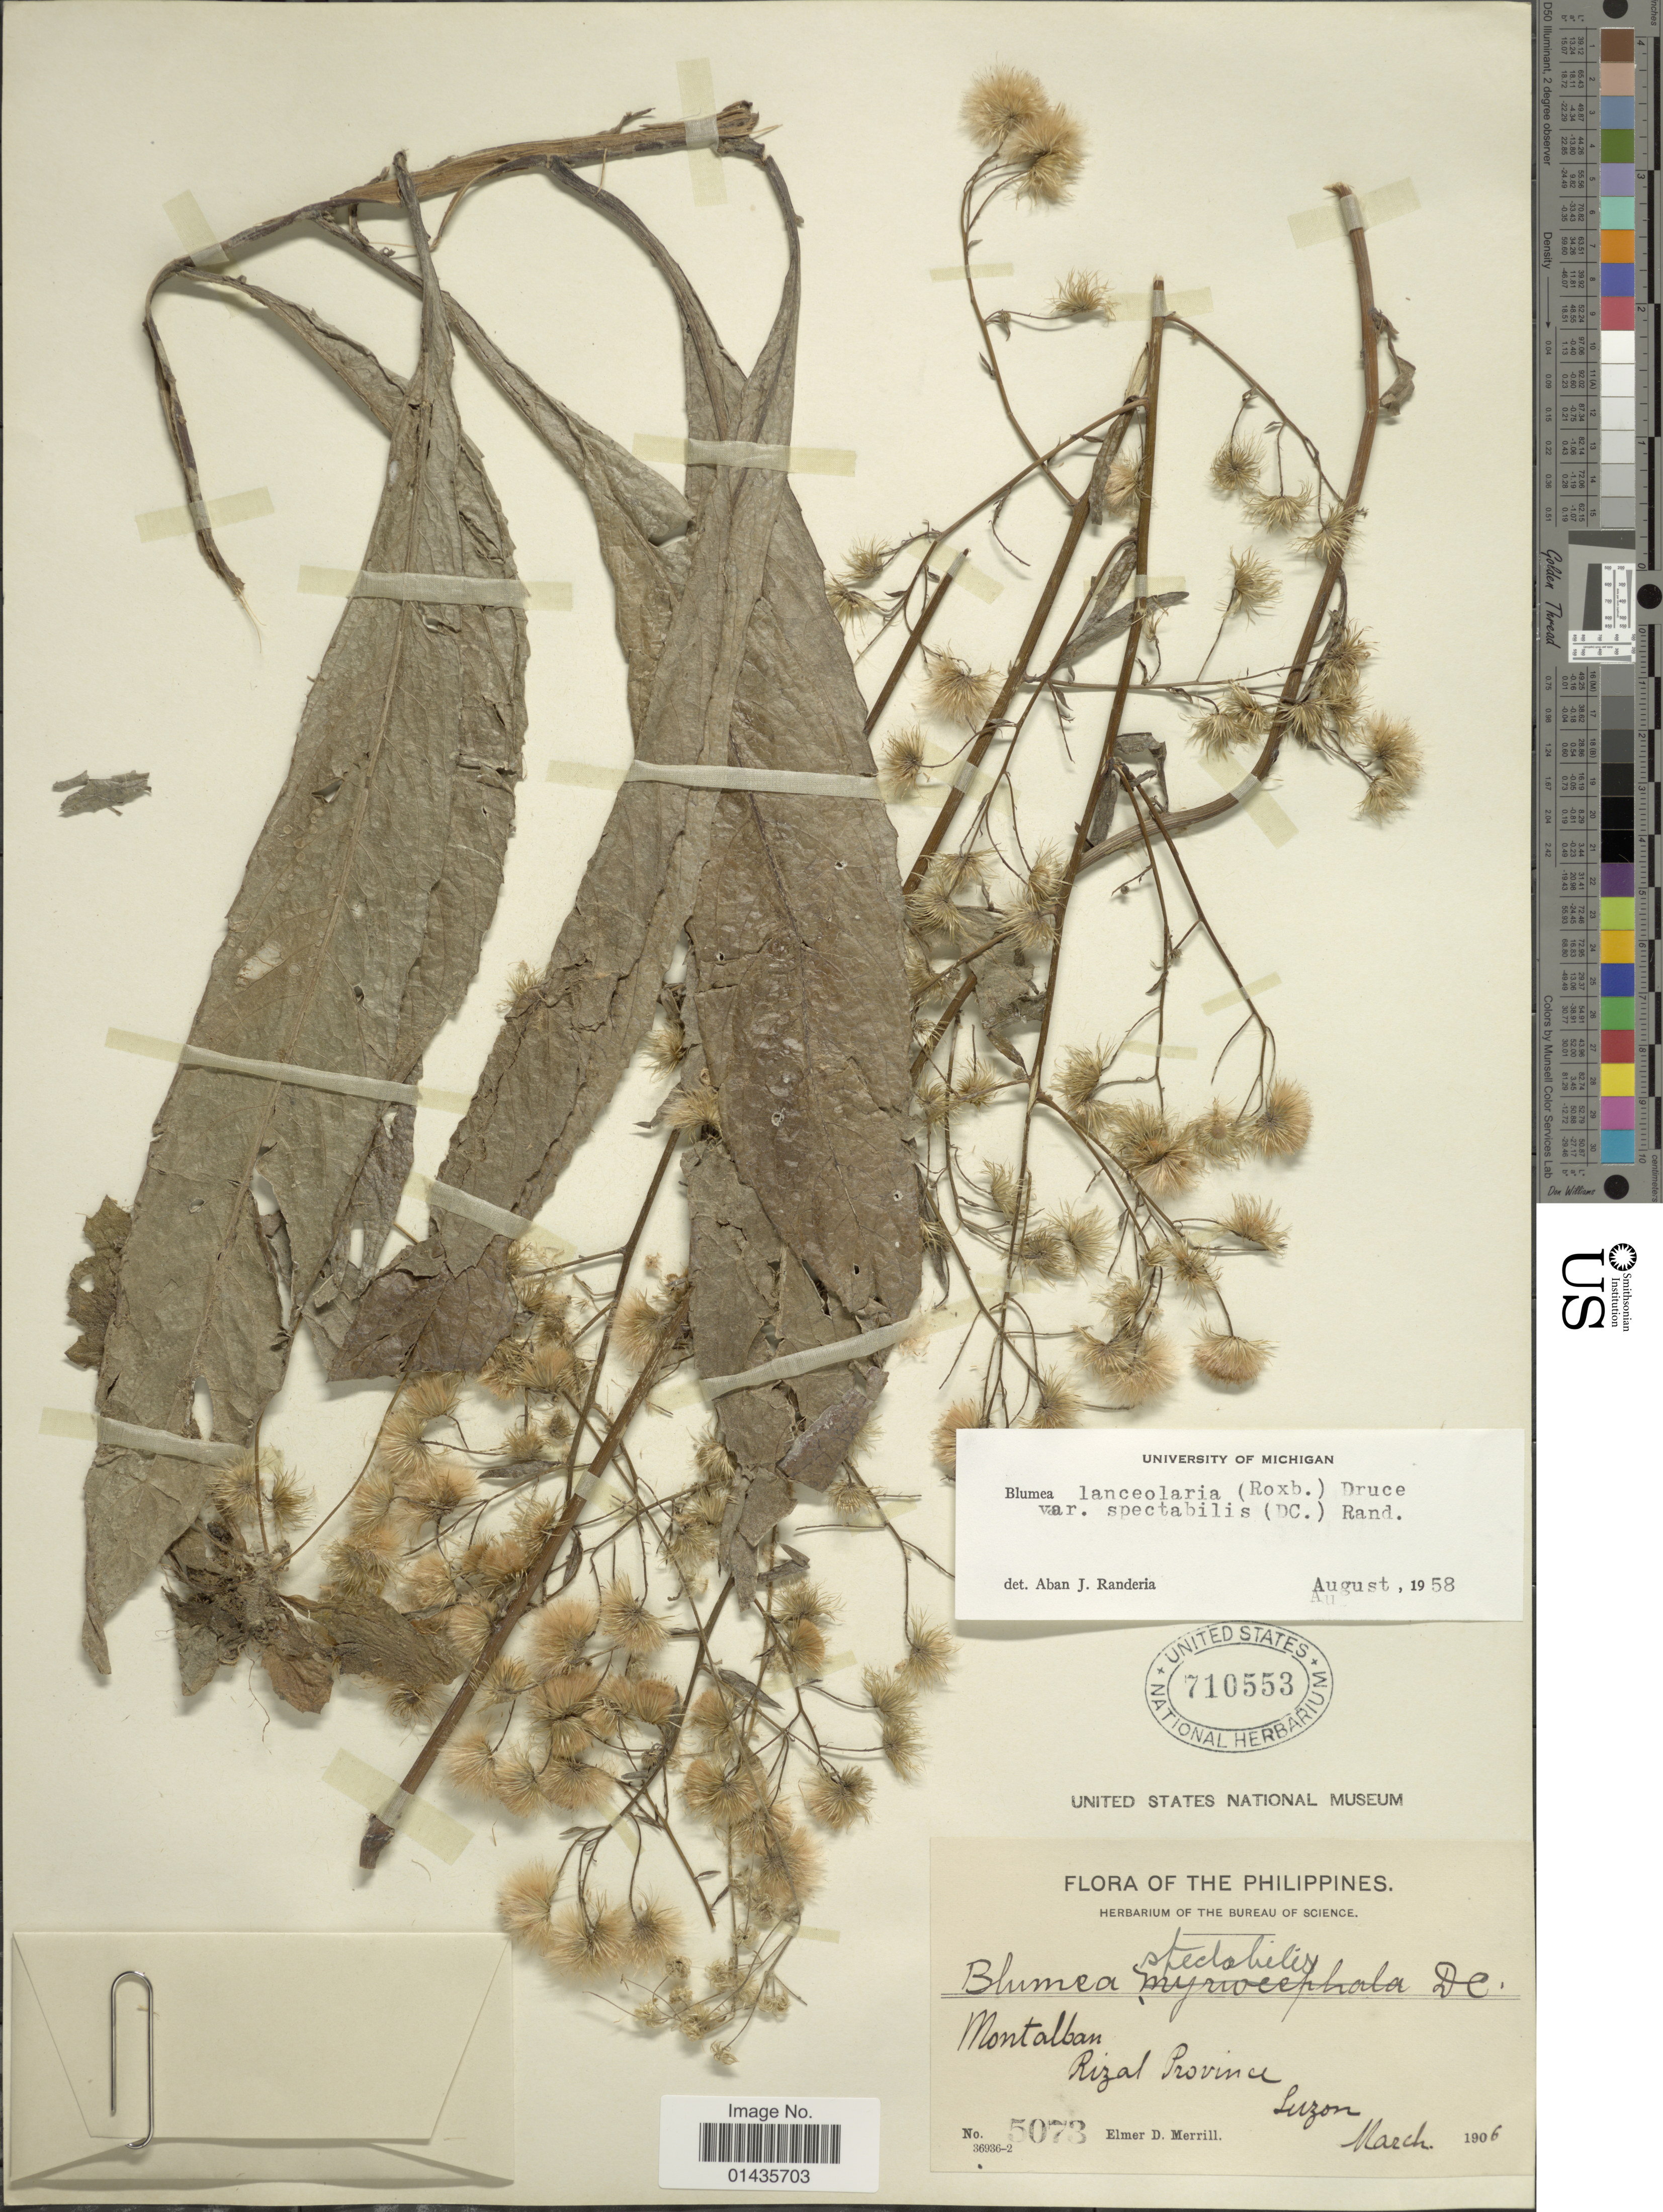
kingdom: Plantae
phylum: Tracheophyta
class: Magnoliopsida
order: Asterales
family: Asteraceae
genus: Blumea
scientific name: Blumea lanceolaria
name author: (Roxb.) Druce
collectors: E. D. Merrill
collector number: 5073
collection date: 1906-03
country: Philippines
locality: Montalban, Rizal Province, Luzon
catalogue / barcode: US 710553